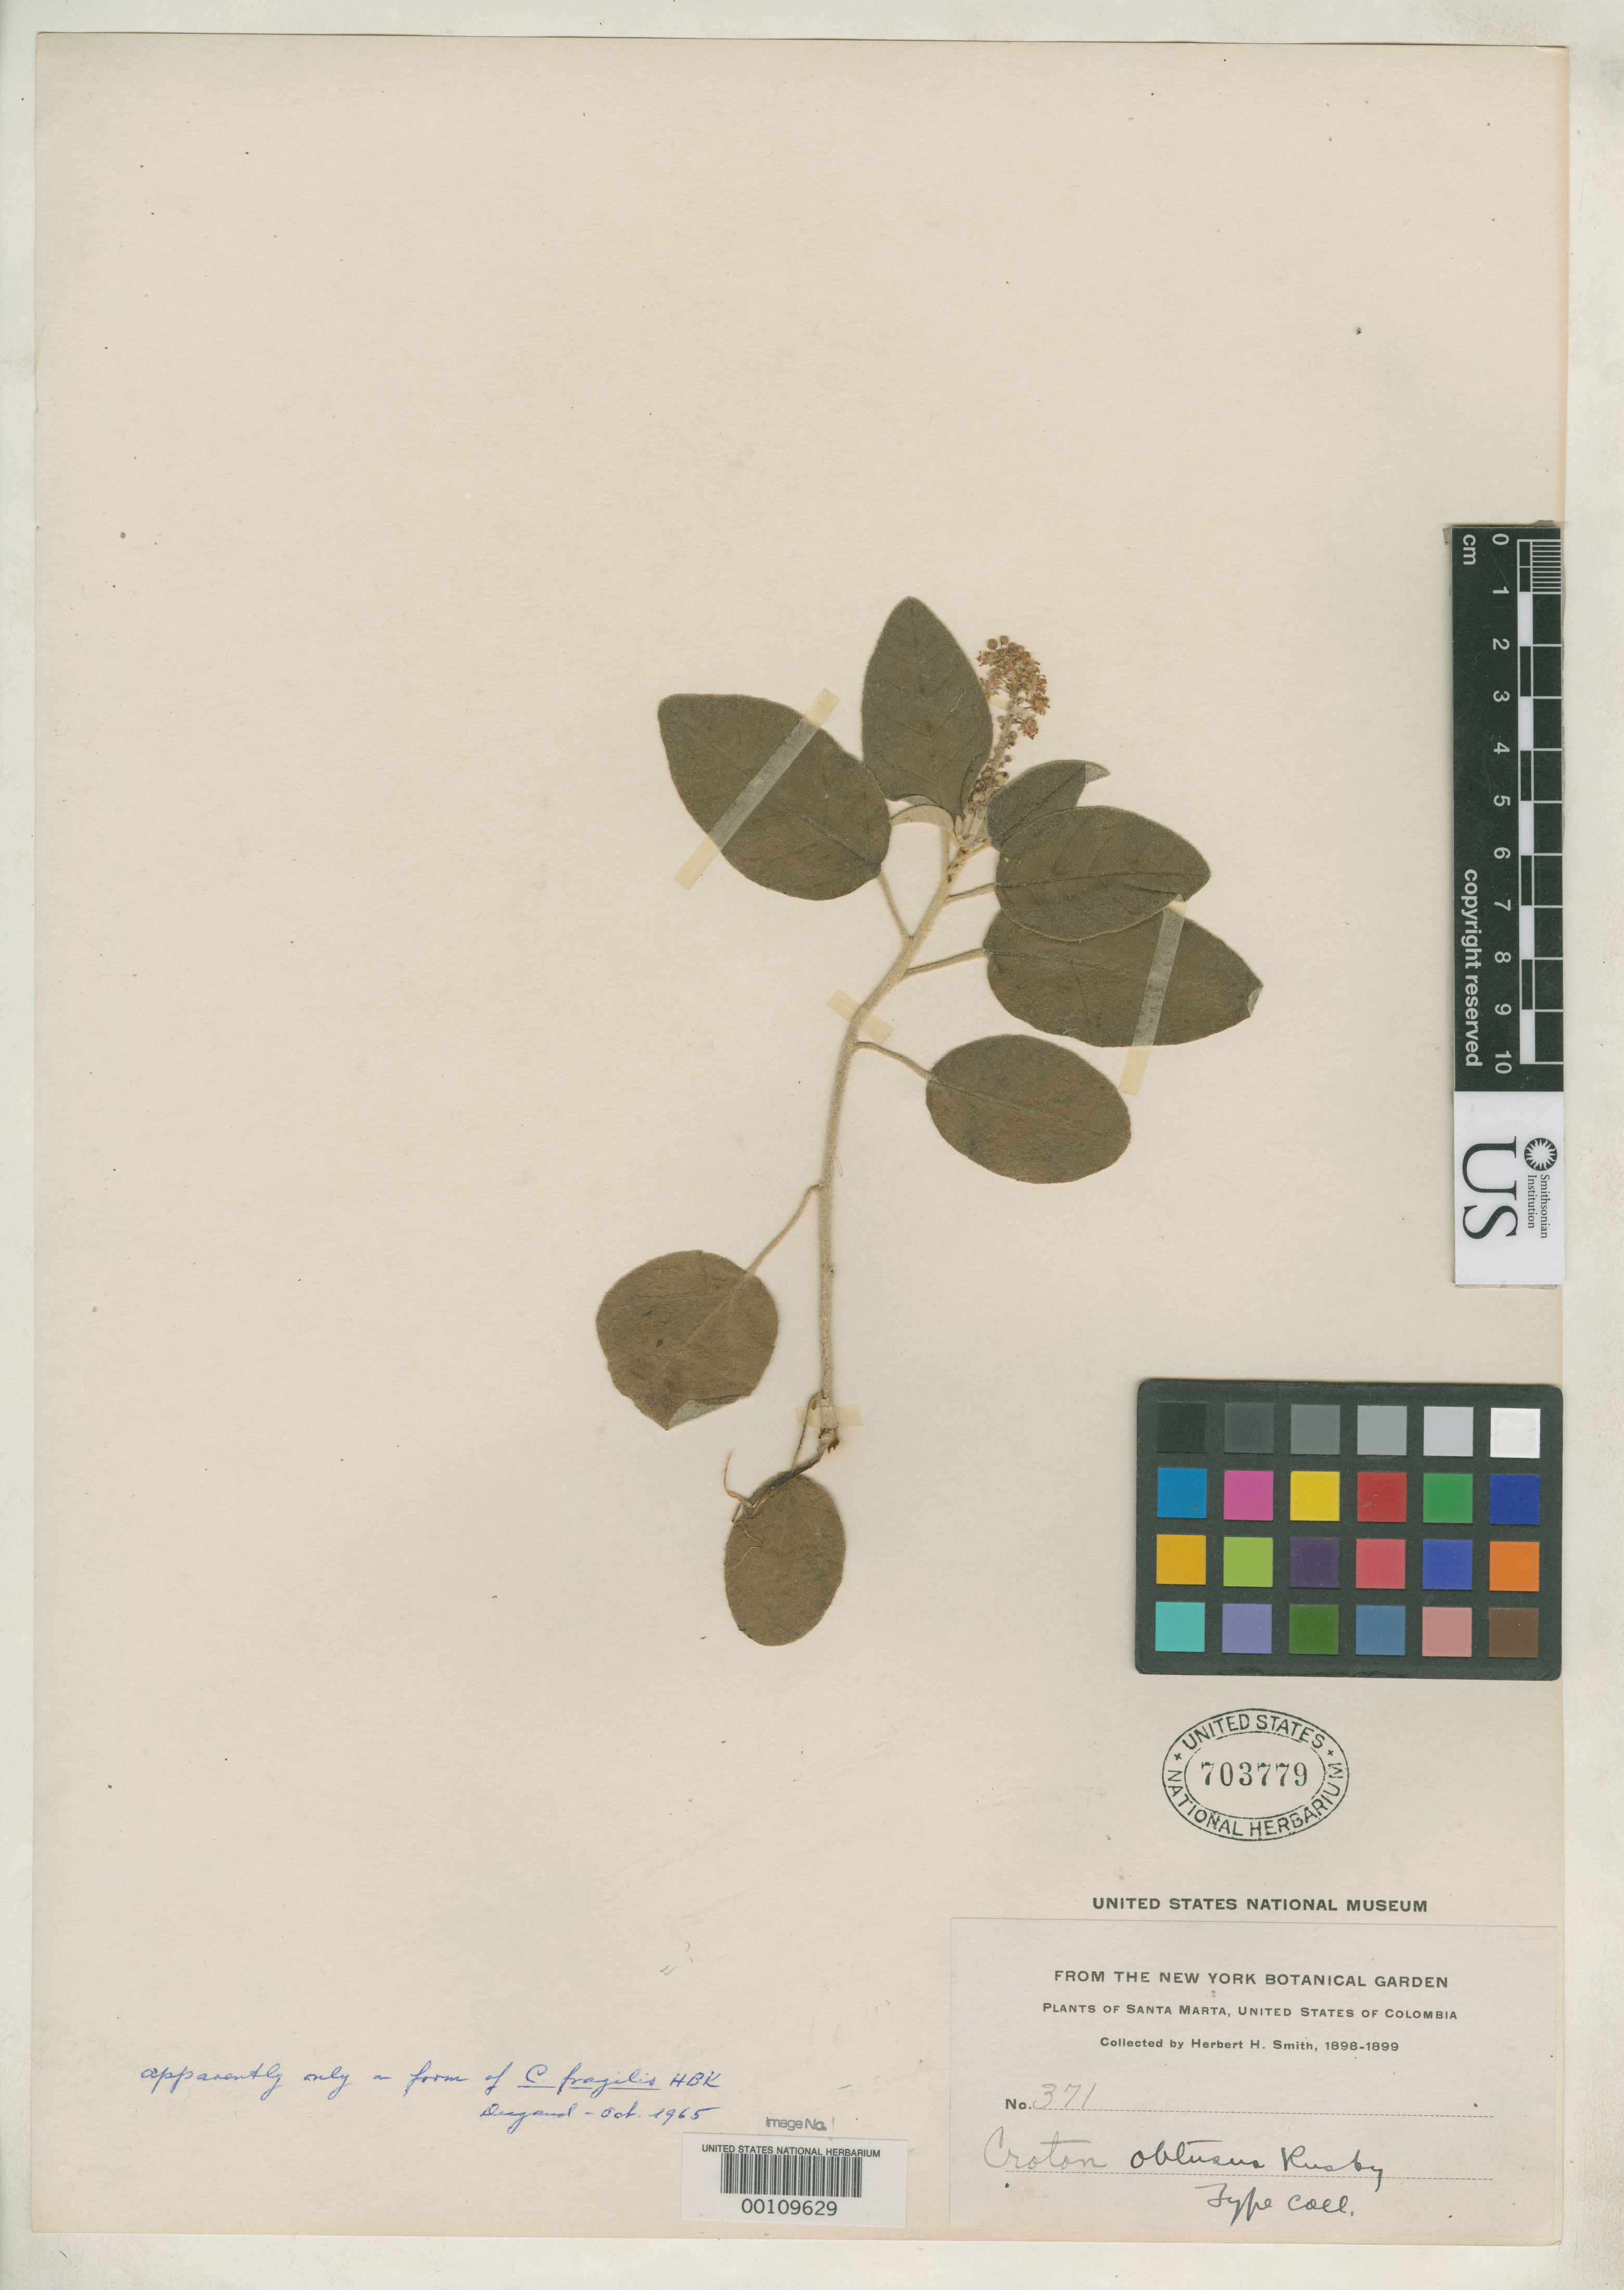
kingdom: Plantae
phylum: Tracheophyta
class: Magnoliopsida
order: Malpighiales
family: Euphorbiaceae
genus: Croton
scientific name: Croton obtusus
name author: Rusby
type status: Isotype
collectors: Herbert H. Smith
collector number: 371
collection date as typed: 1898 to -- --- 1899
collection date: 1898/1899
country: Colombia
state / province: Magdalena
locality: Santa Marta.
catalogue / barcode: US 703779